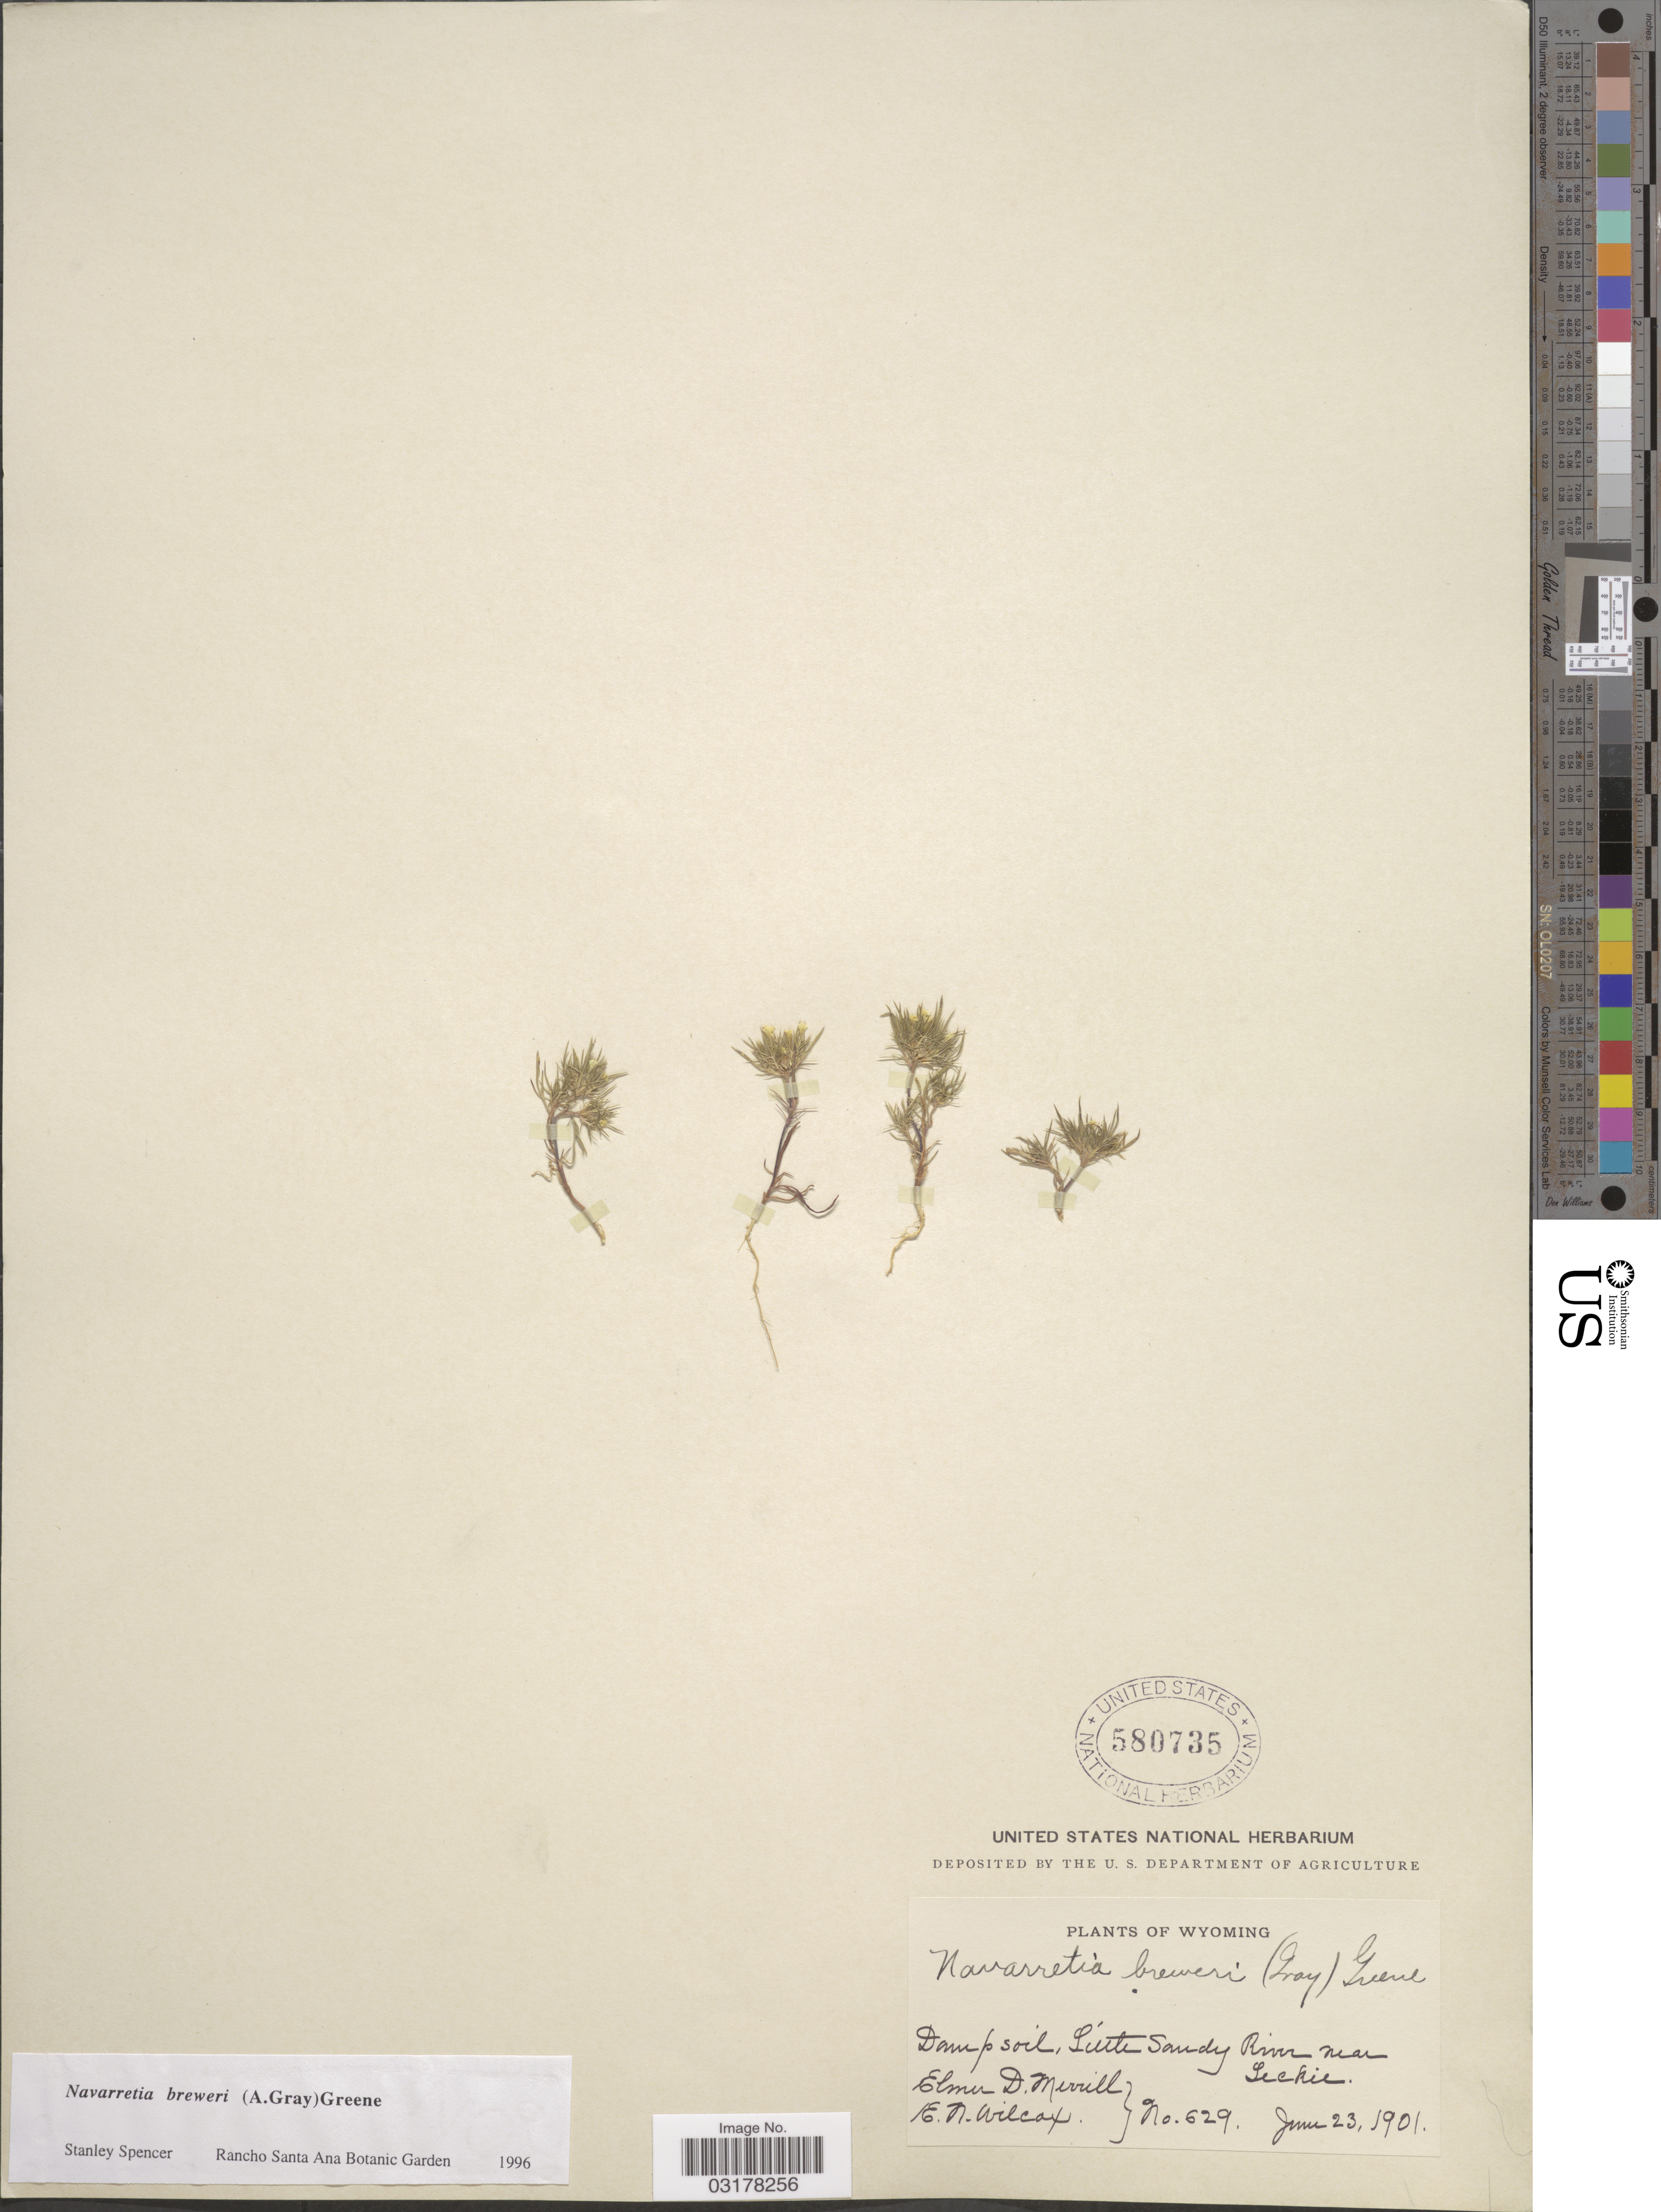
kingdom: Plantae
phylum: Tracheophyta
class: Magnoliopsida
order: Ericales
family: Polemoniaceae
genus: Navarretia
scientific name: Navarretia breweri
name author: (A. Gray) Greene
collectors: E. D. Merrill & E. Wilcox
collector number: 629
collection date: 1901-06-23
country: United States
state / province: Wyoming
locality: Little Sandy River near Leckie.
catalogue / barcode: US 580735